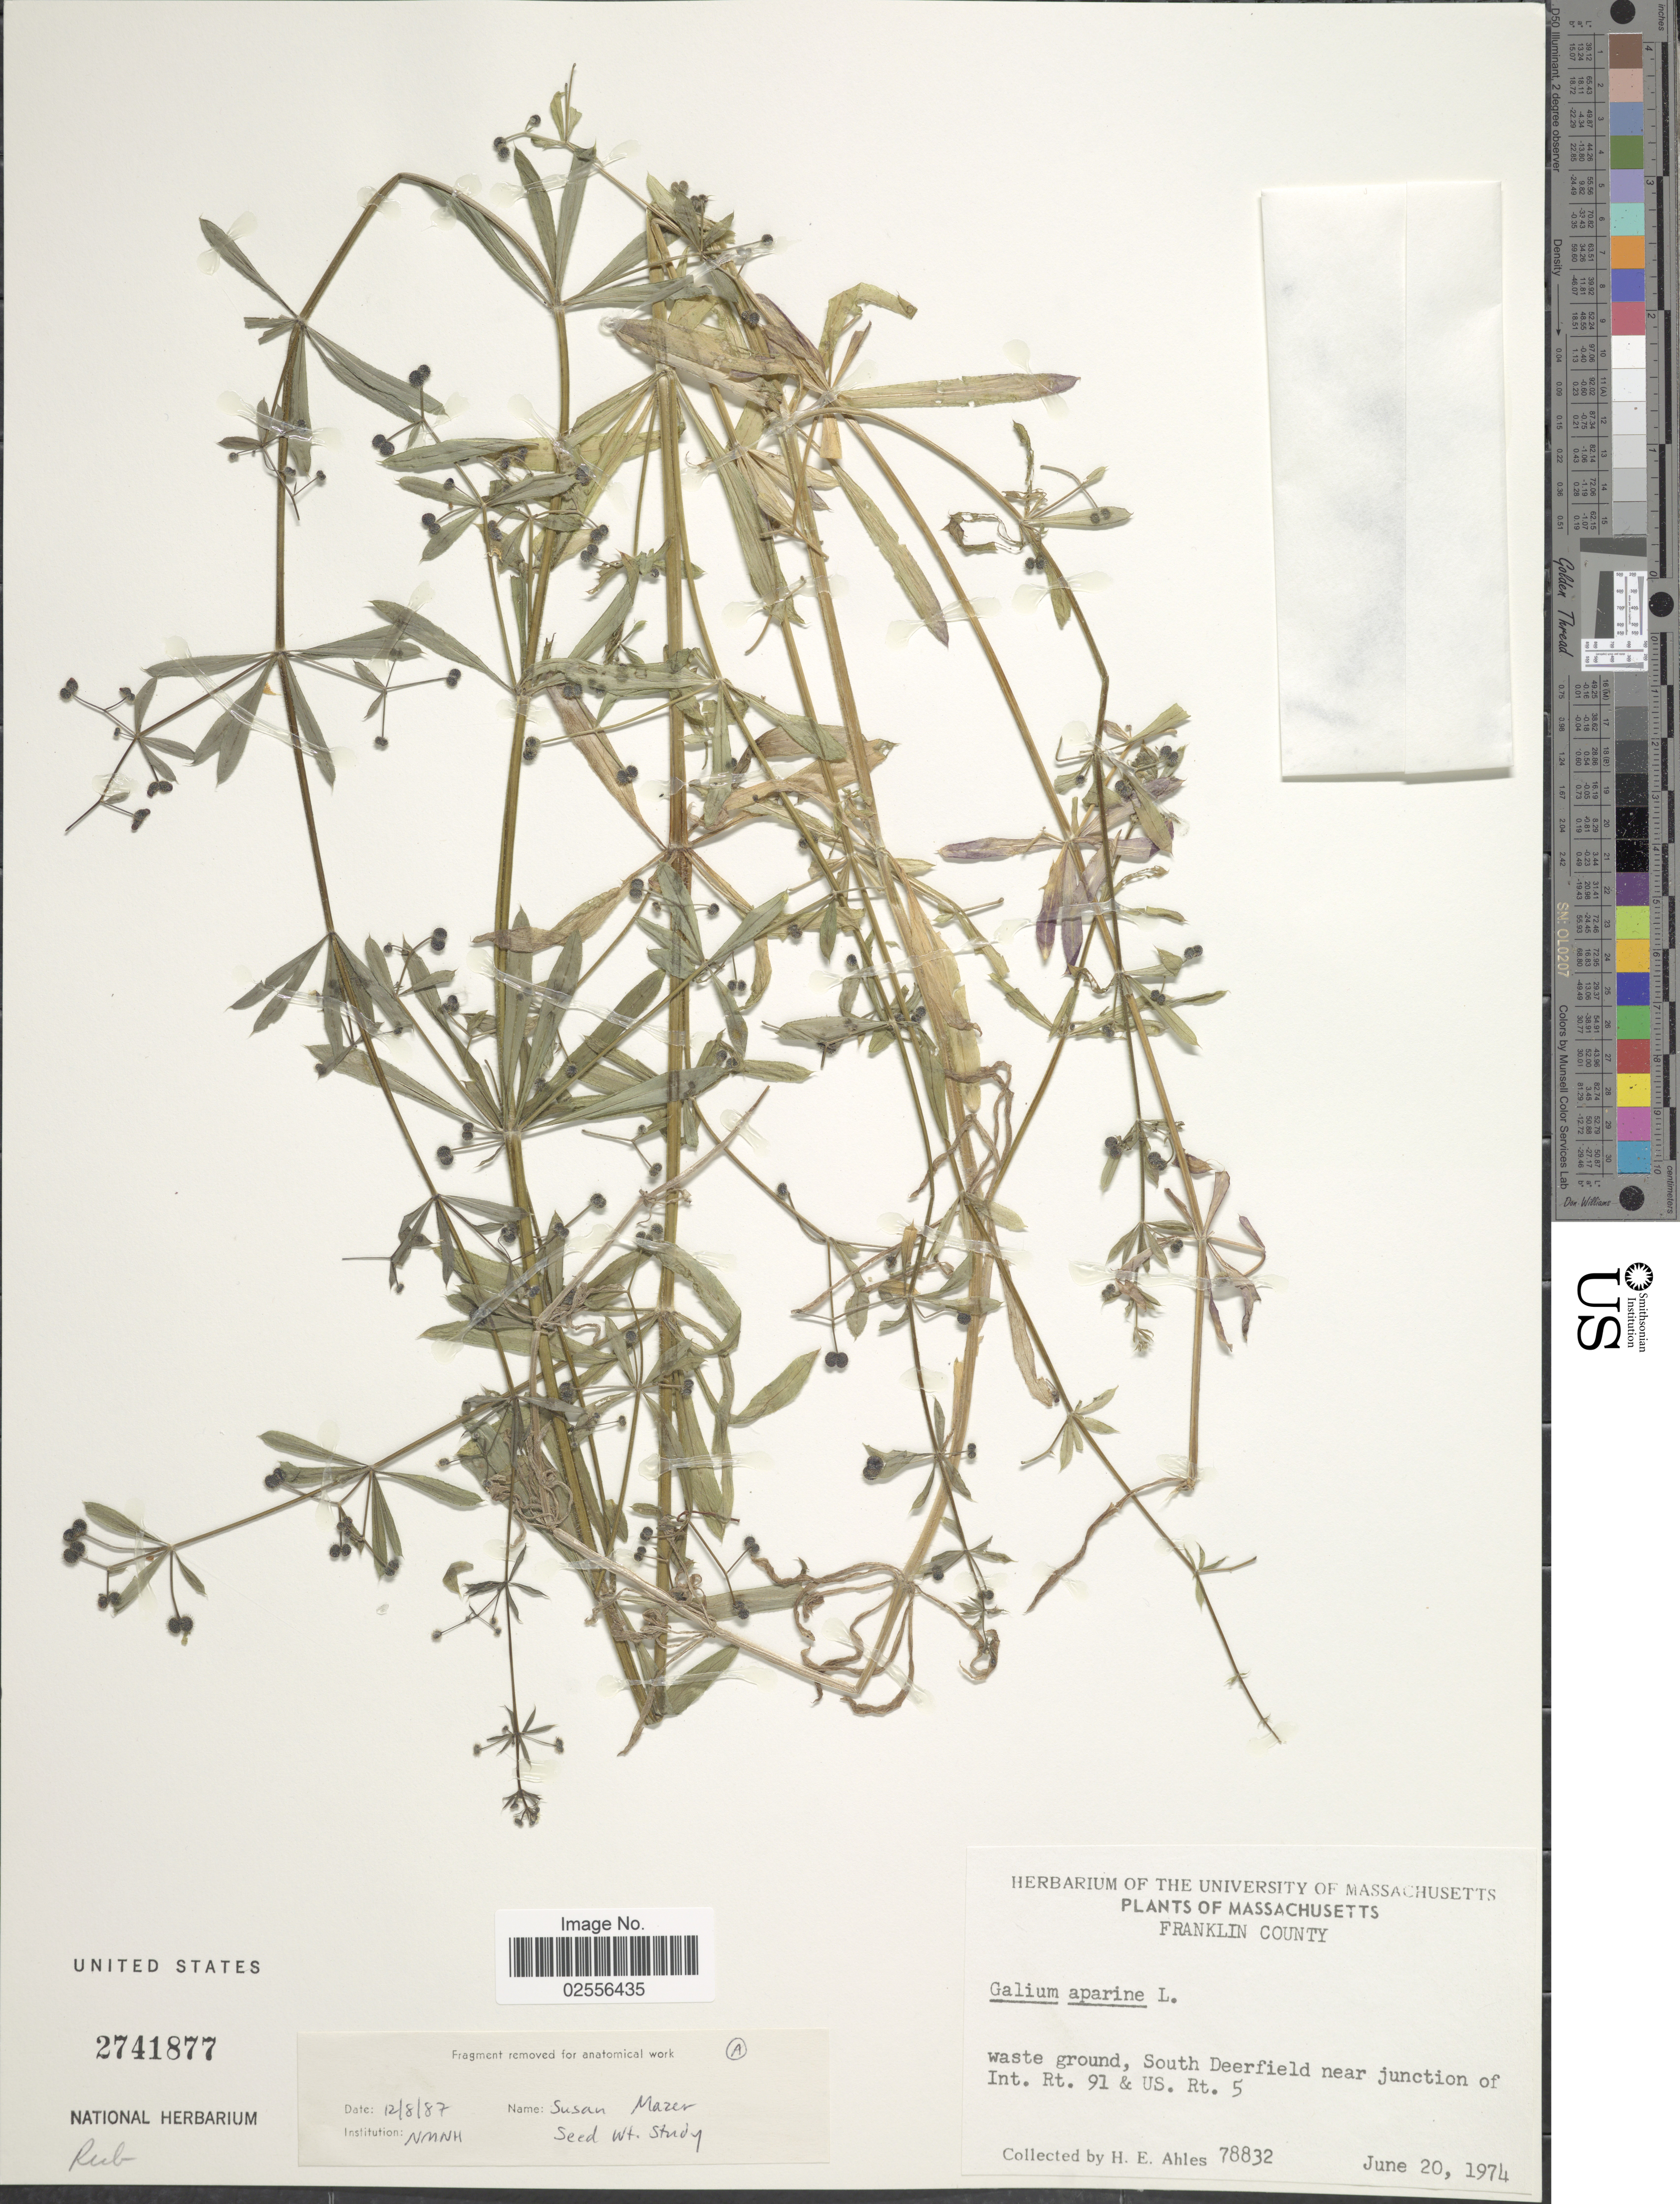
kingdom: Plantae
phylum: Tracheophyta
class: Magnoliopsida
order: Gentianales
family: Rubiaceae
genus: Galium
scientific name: Galium aparine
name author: L.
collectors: H. E. Ahles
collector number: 78832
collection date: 1974-06-20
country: United States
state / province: Massachusetts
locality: Franklin County, waste ground, South Deerfield near junction of Int Rt 91 & US Rt. 5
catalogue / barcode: US 2741877